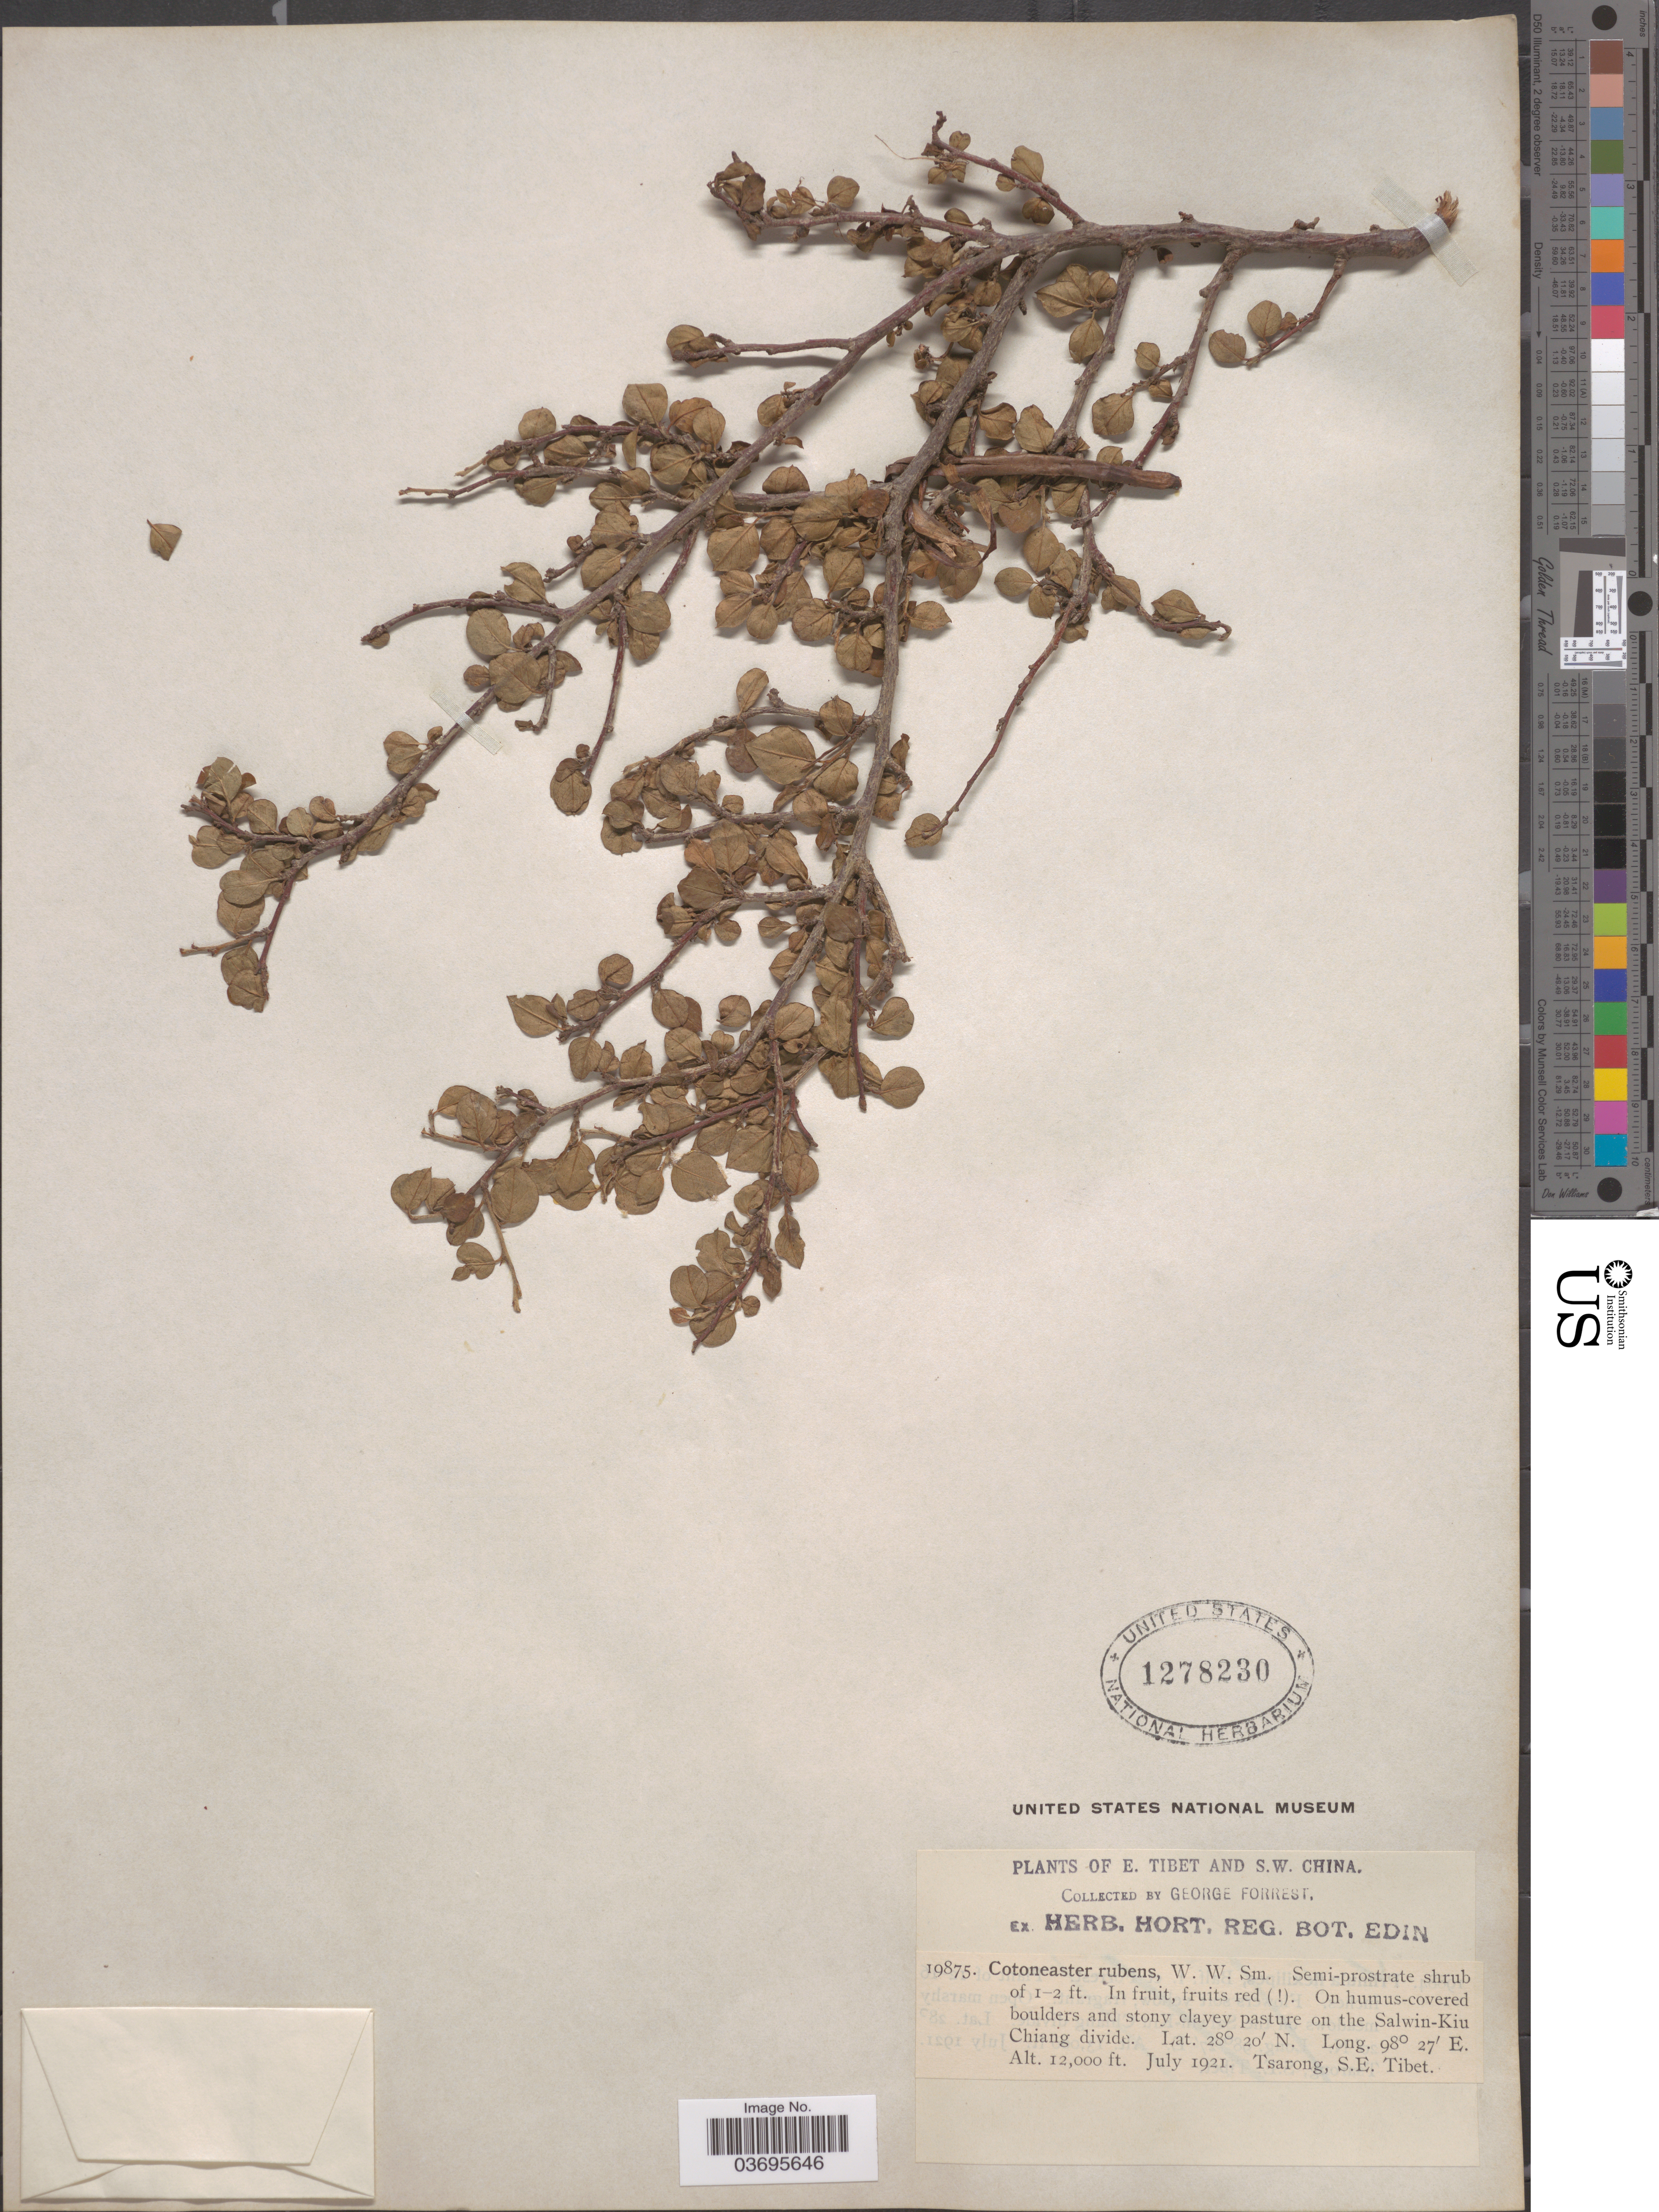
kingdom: Plantae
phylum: Tracheophyta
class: Magnoliopsida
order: Rosales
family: Rosaceae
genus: Cotoneaster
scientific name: Cotoneaster rubens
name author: W.W. Sm.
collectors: G. Forrest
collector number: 19875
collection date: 1921-07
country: China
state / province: Xizang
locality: E. Tibet and S.W. China. On the Salwin-Kiu Chiang divide. Tsarong, S.E. Tibet.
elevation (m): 3658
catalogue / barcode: US 1278230